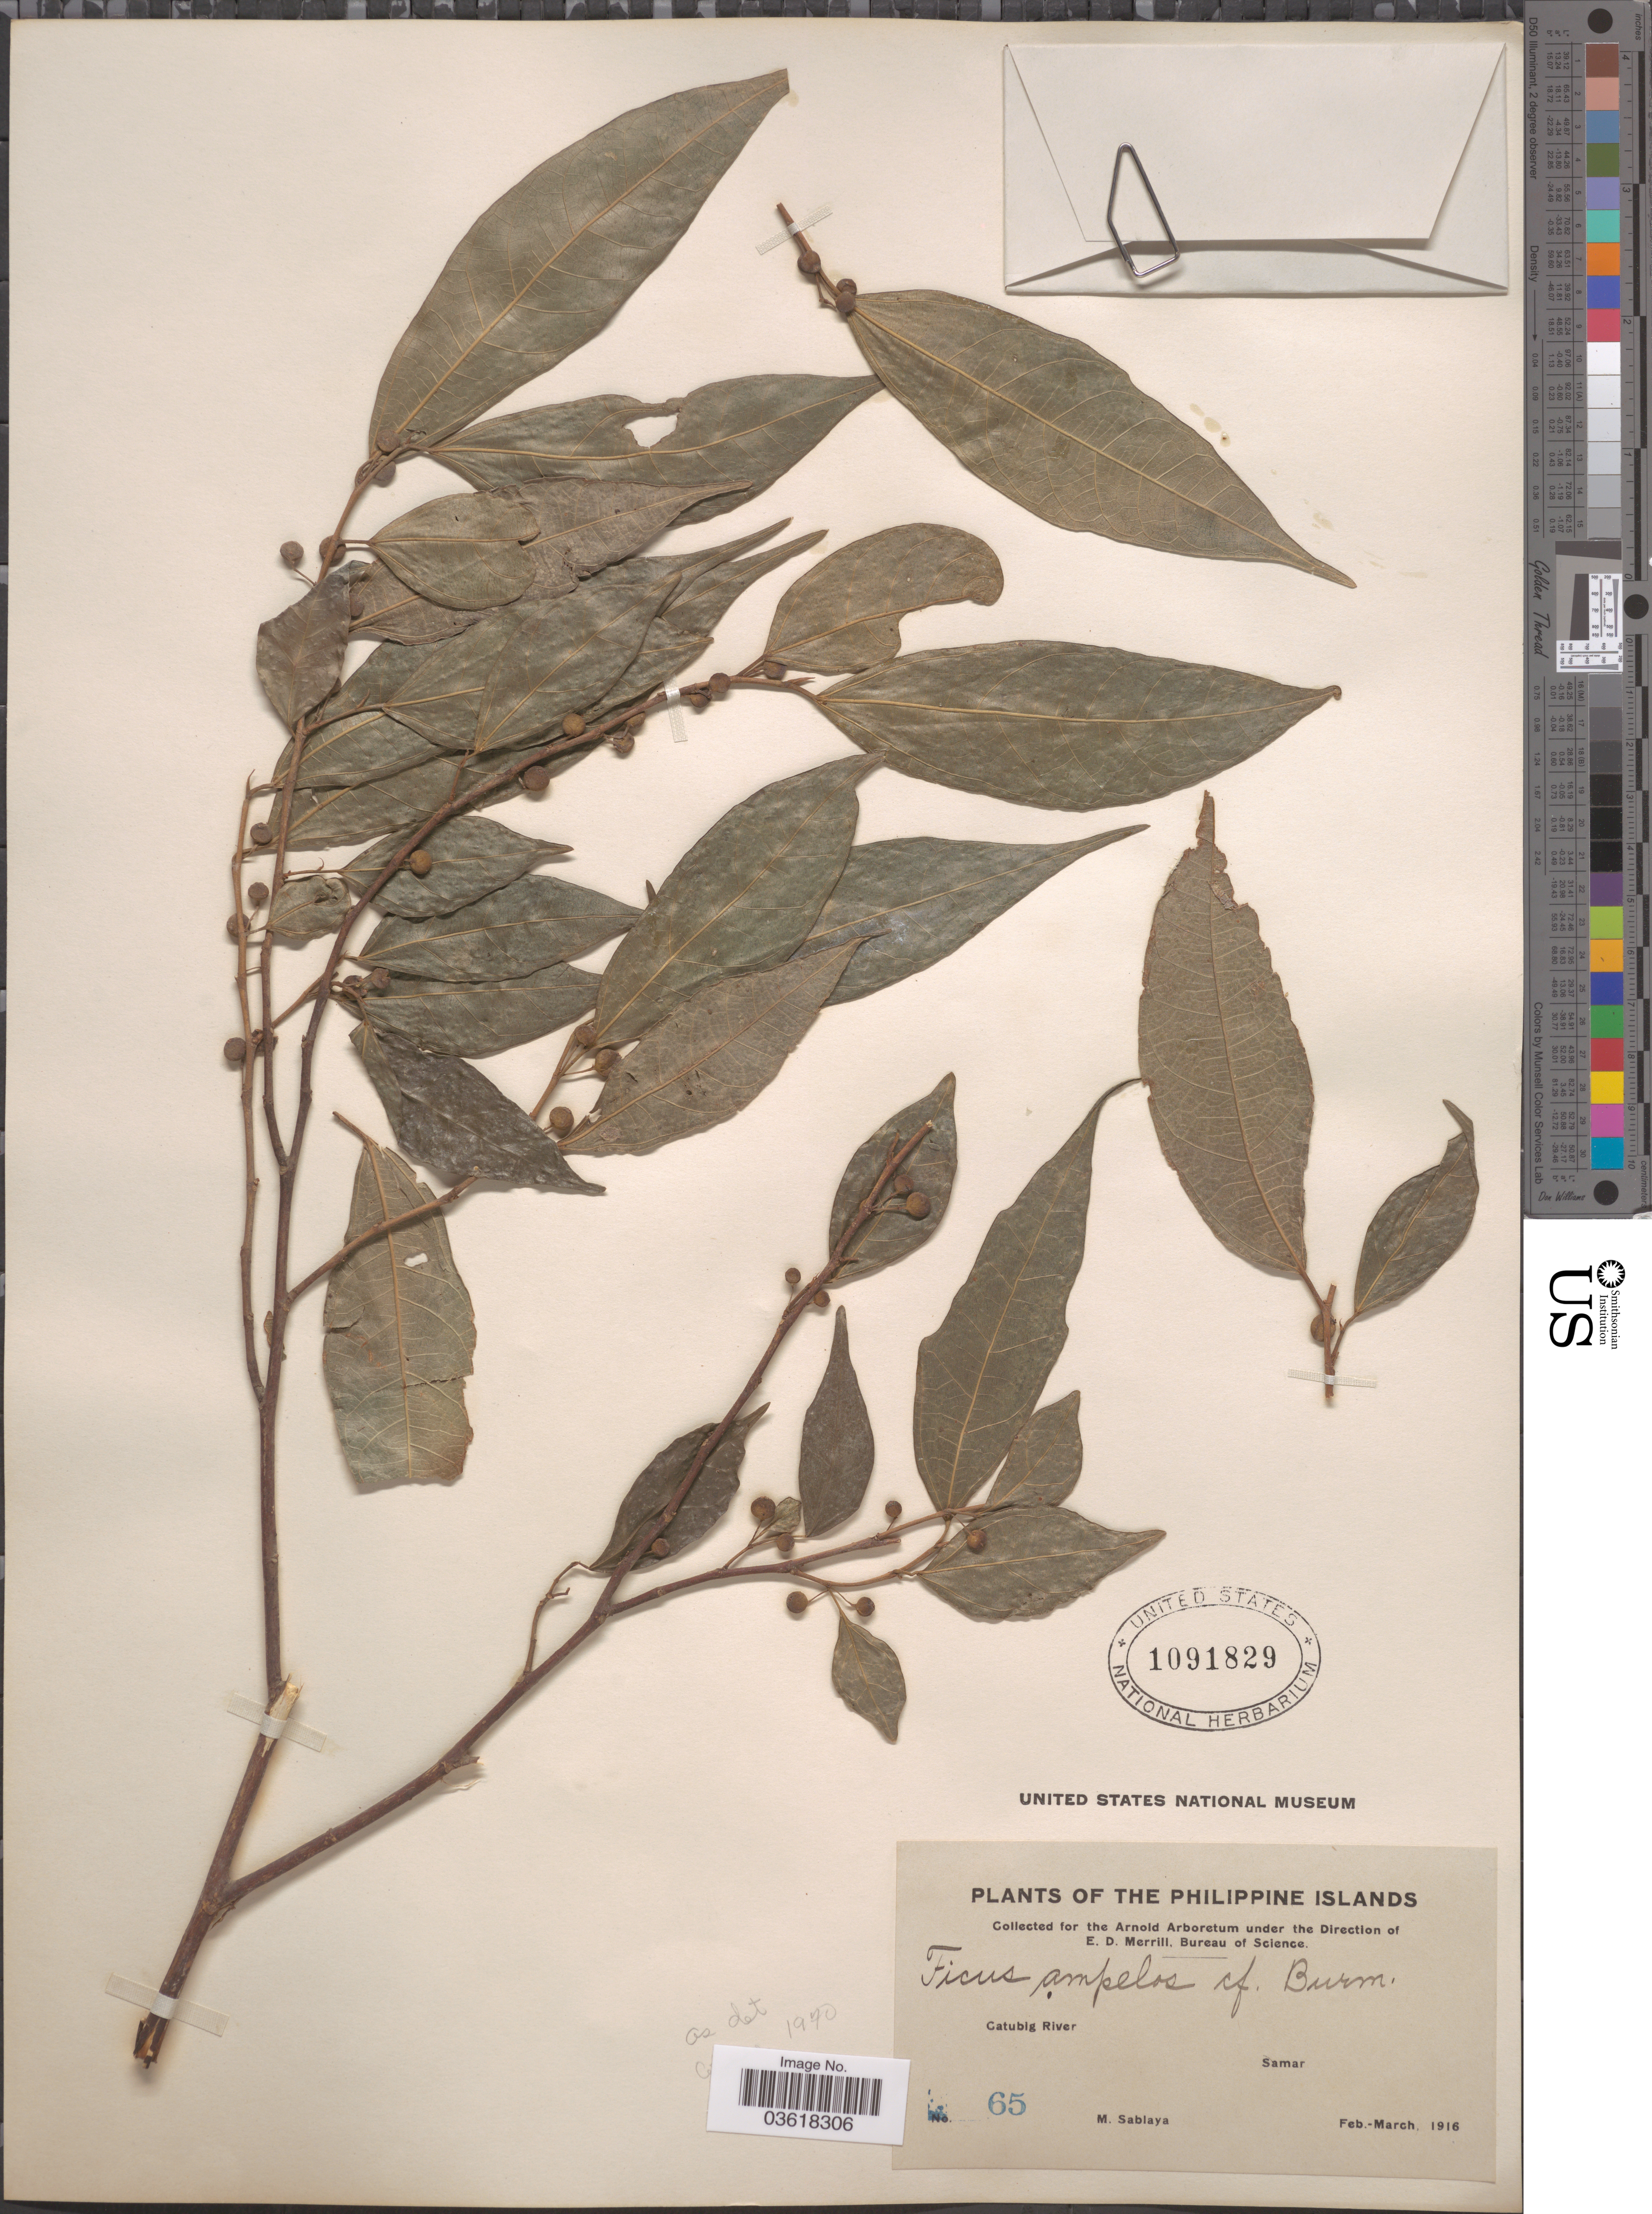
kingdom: Plantae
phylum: Tracheophyta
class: Magnoliopsida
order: Rosales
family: Moraceae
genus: Ficus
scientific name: Ficus ampelos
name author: Burm. f.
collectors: M. Sablaya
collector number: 65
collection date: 1916-02/1916-03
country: Philippines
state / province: Eastern Visayas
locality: Catubig River. Samar.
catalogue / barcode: US 1091829